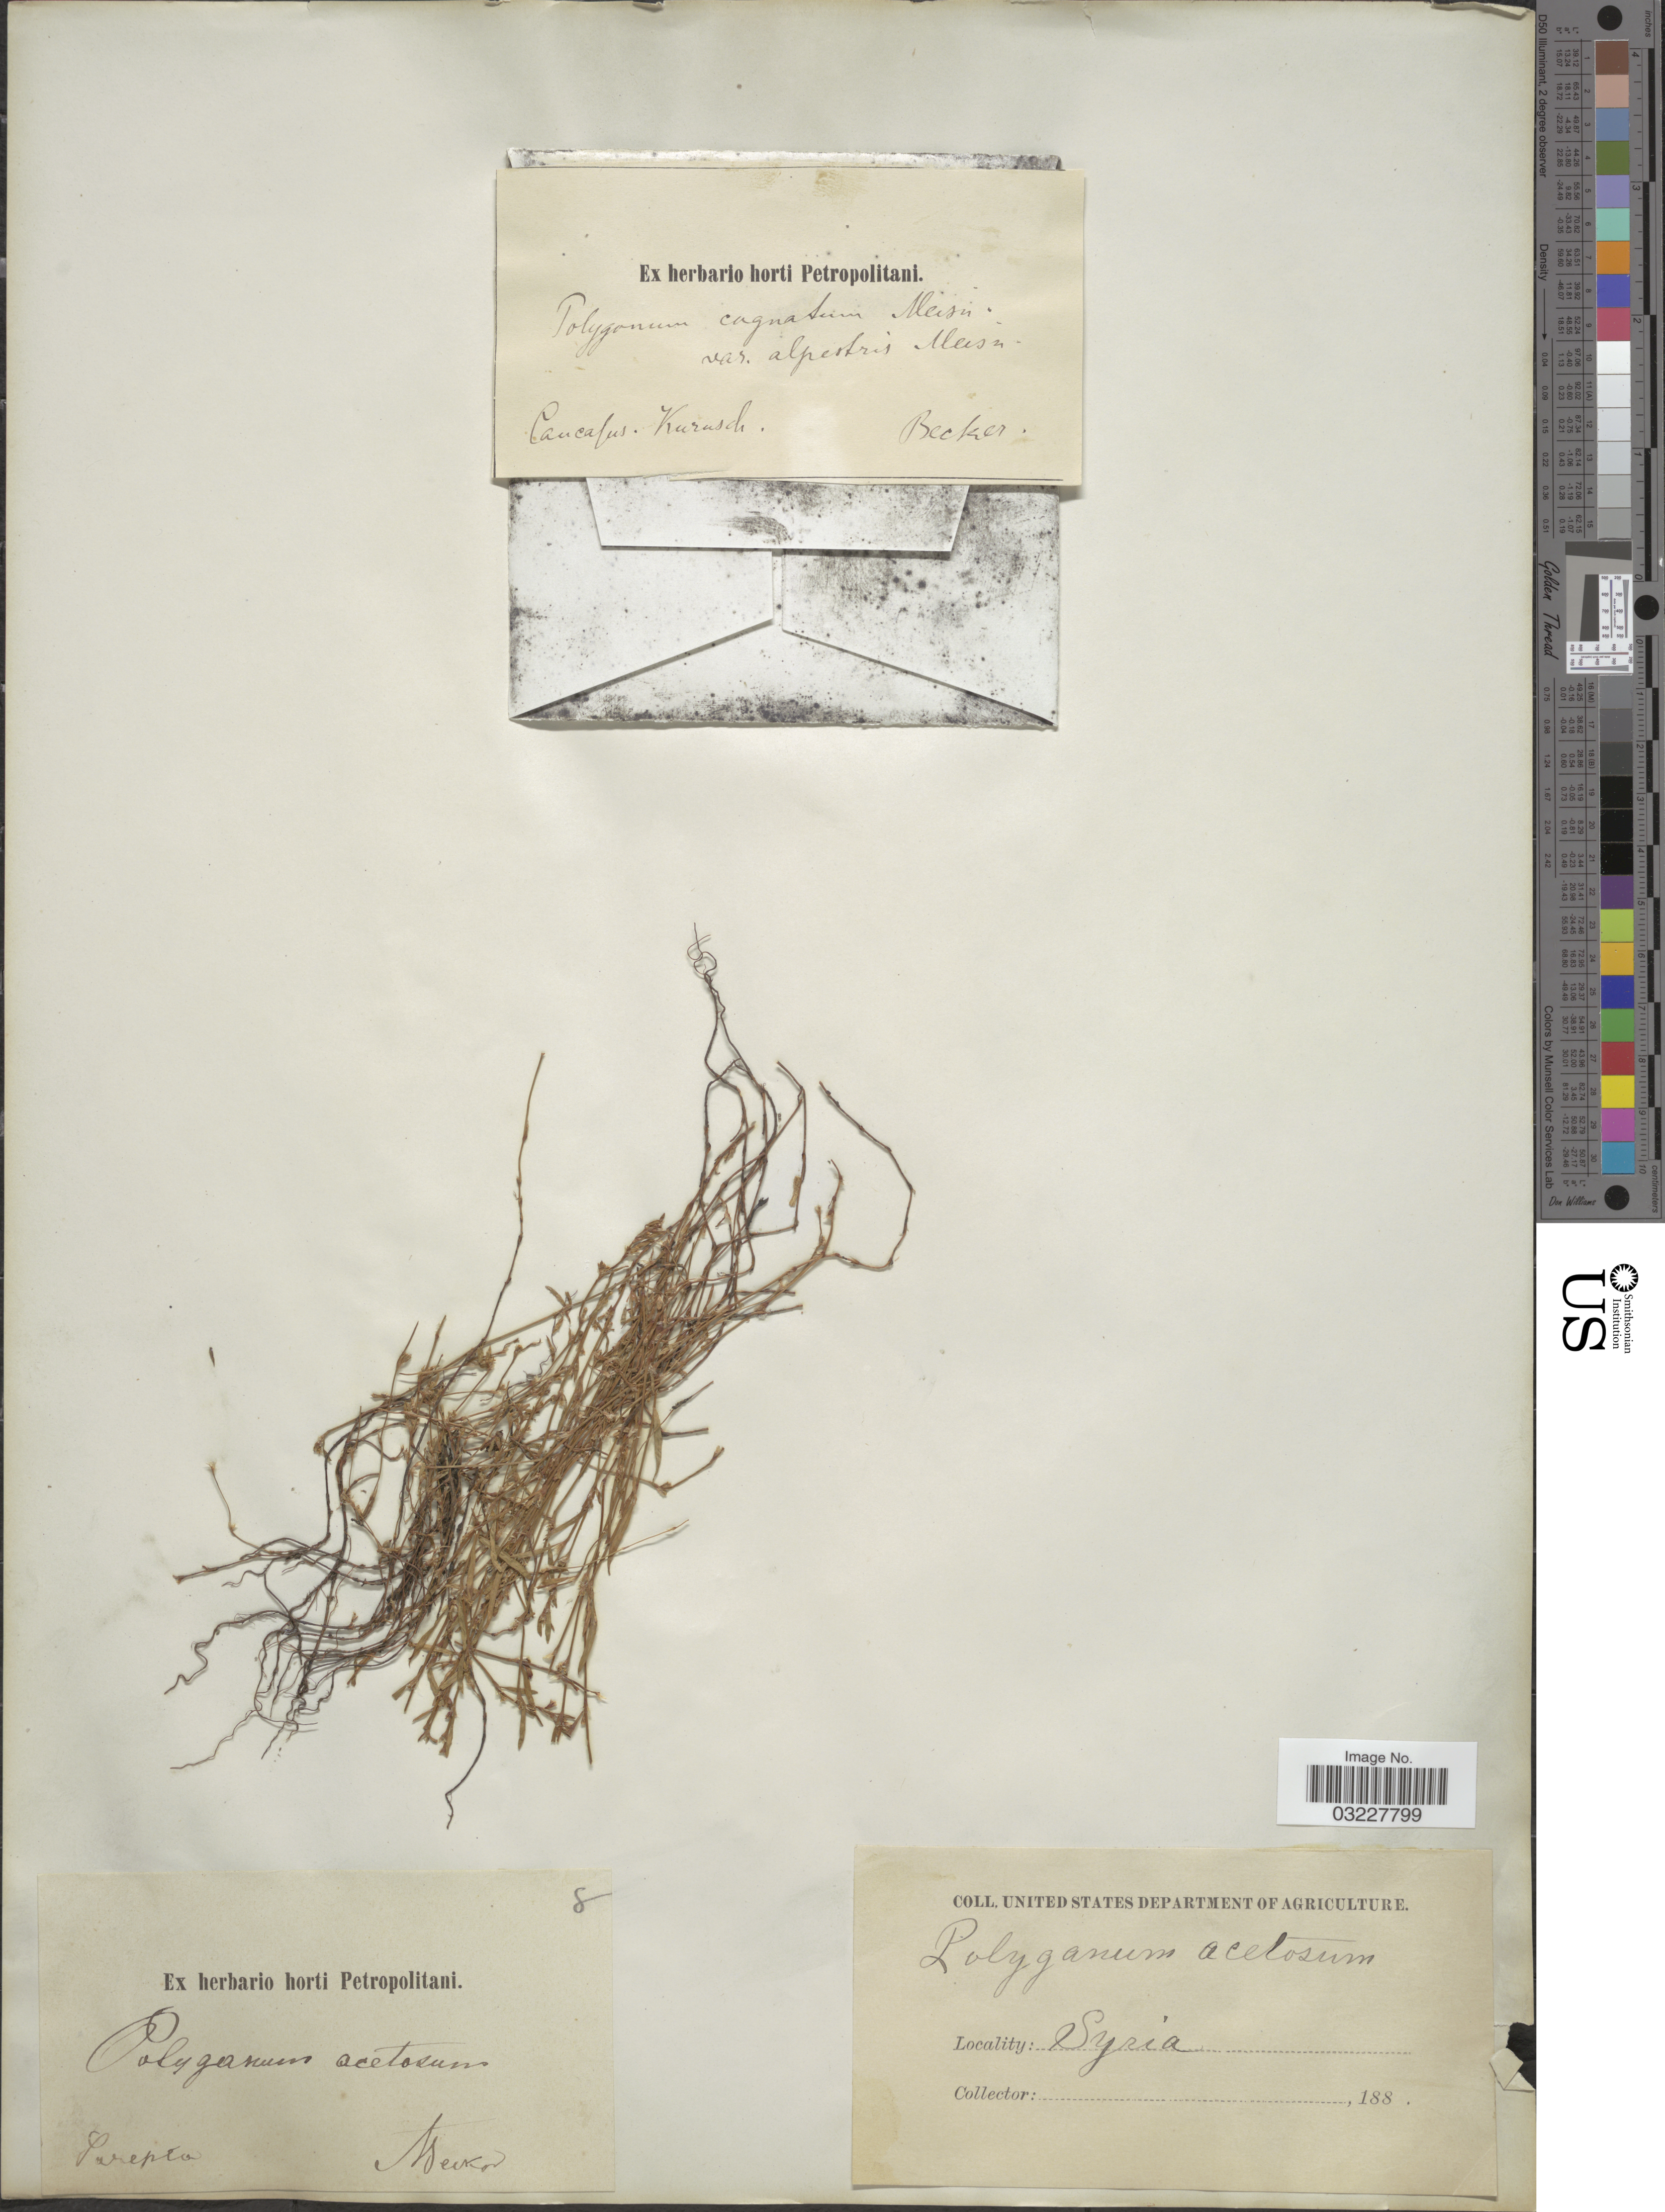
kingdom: Plantae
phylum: Tracheophyta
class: Magnoliopsida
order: Caryophyllales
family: Polygonaceae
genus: Polygonum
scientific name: Polygonum acetosum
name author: M. Bieb.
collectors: -. Becker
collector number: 8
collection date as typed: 188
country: Russian Federation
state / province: Volgograd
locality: Caucasus. Kurusch. Sarepta.